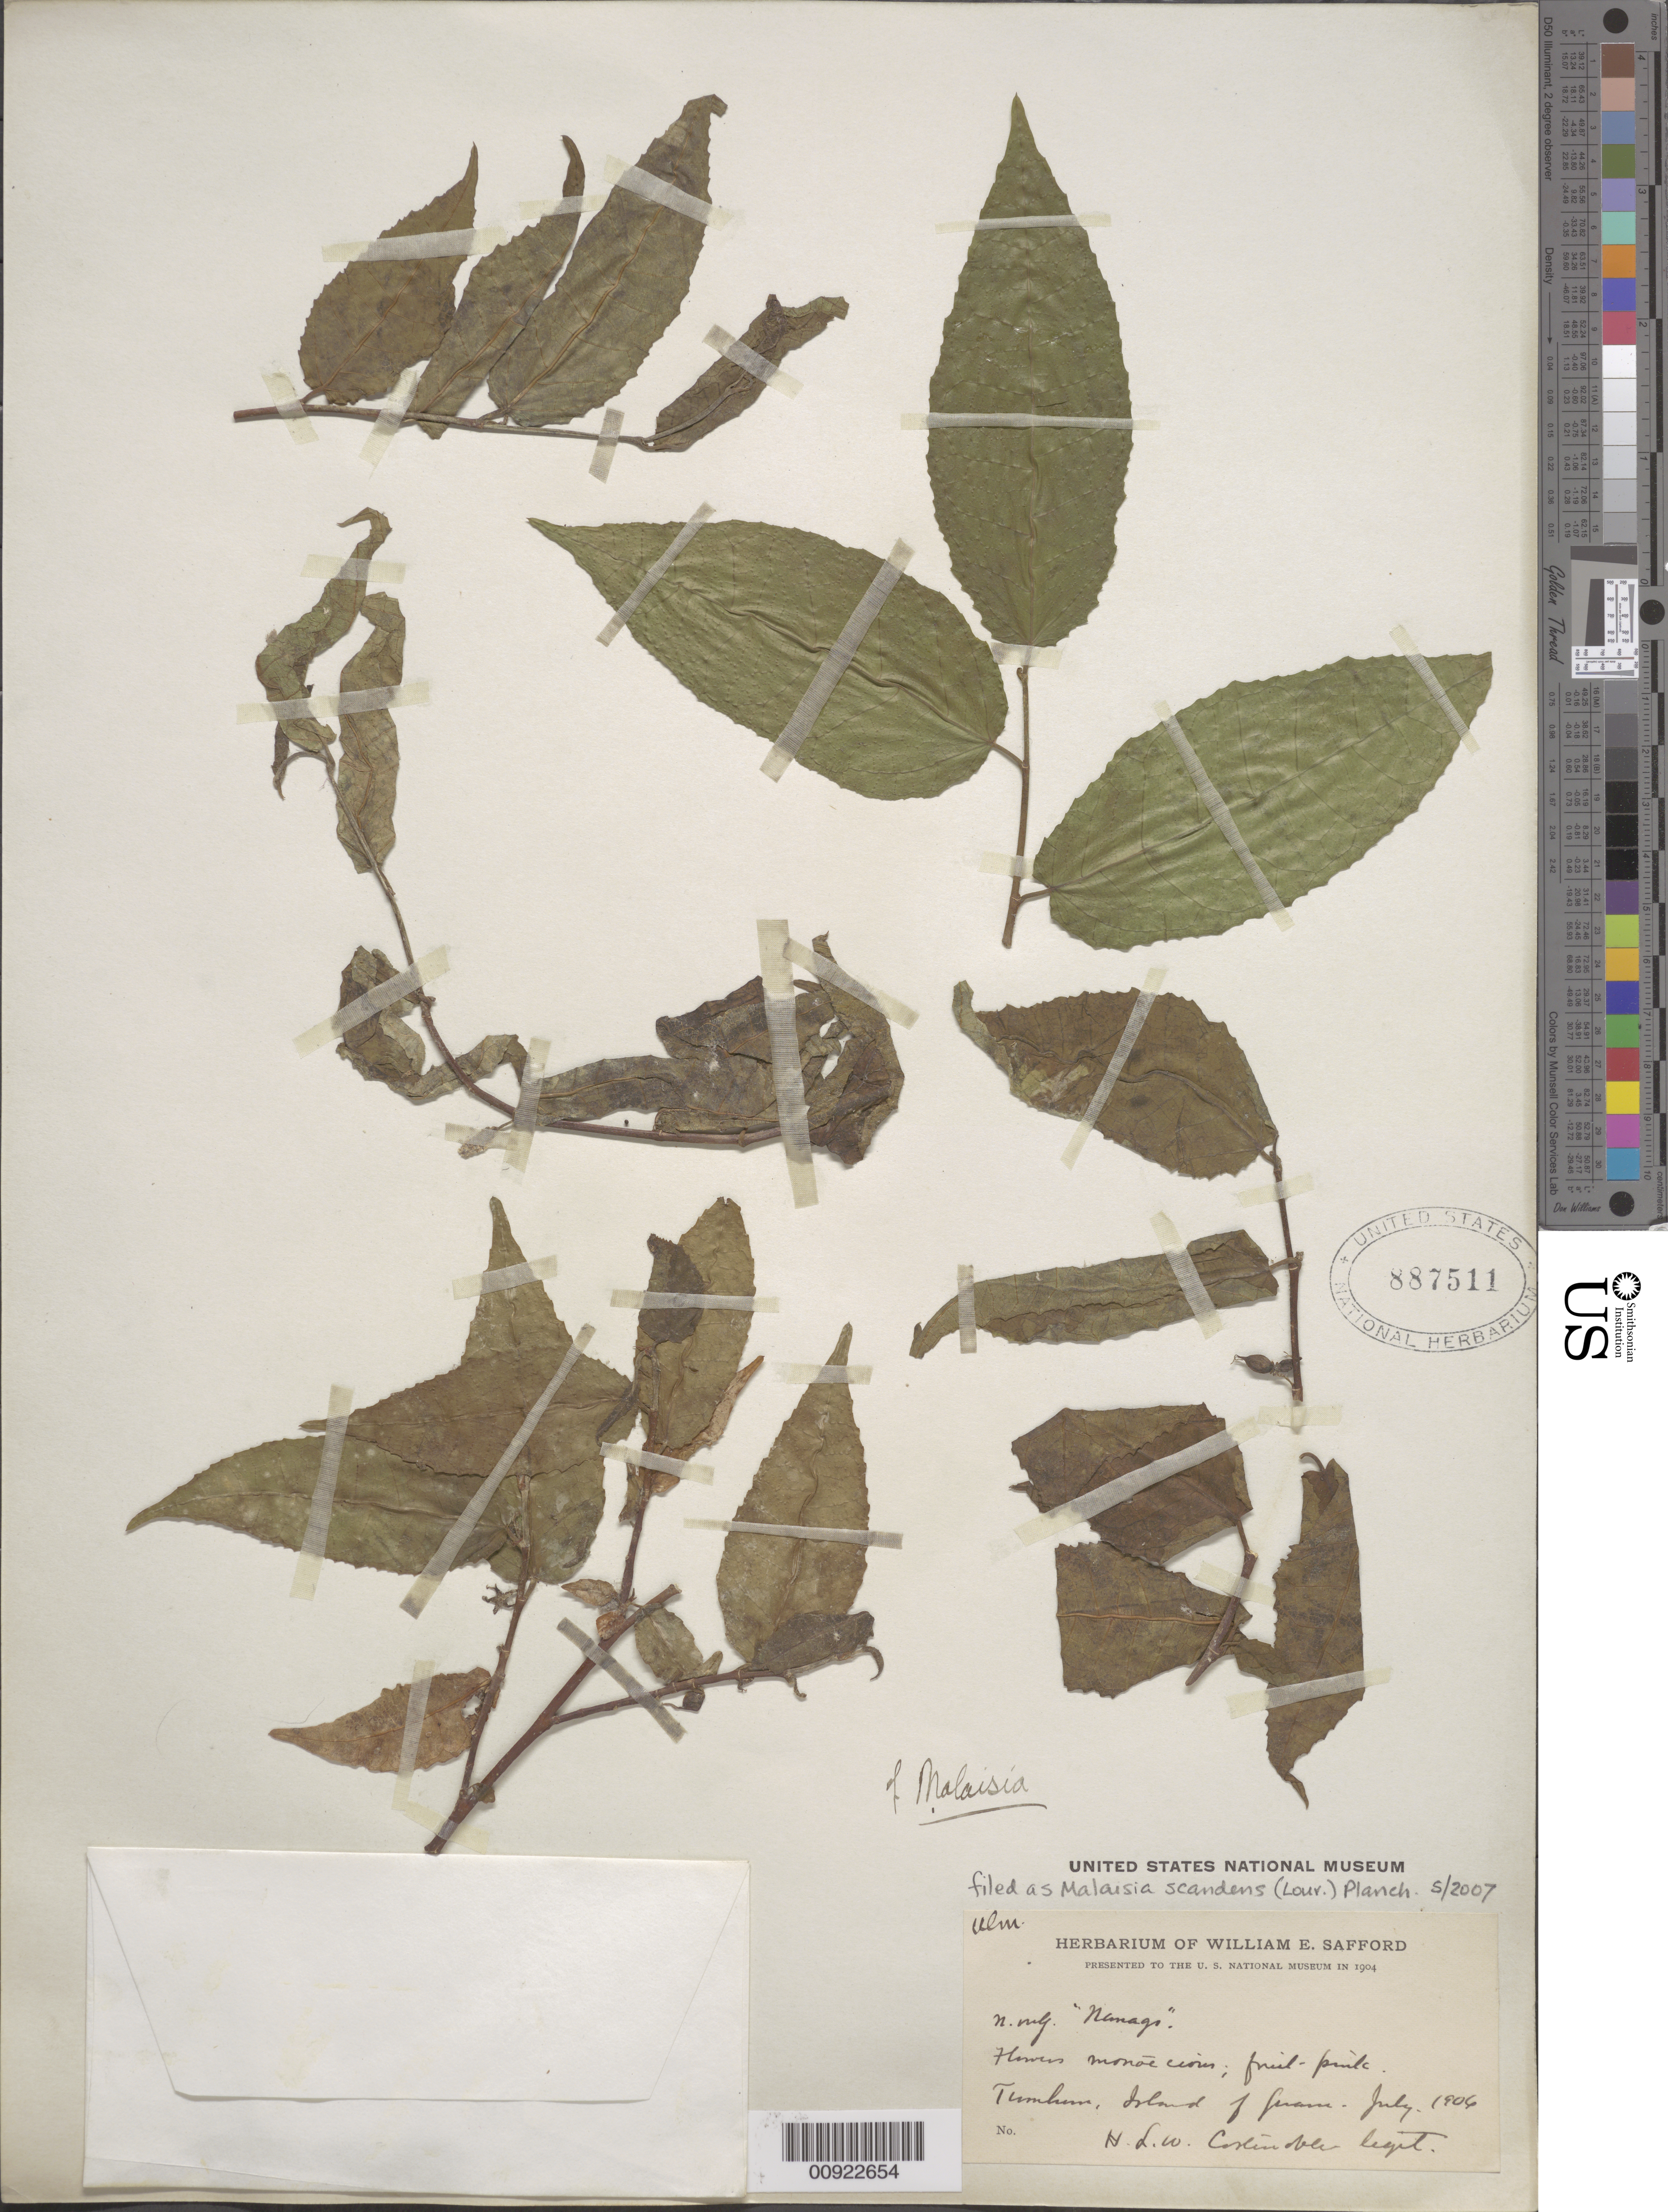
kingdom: Plantae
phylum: Tracheophyta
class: Magnoliopsida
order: Rosales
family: Moraceae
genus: Malaisia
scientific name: Malaisia scandens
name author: (Lour.) Planch.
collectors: H. Costenoble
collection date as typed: Jul 1906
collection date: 1906-07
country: Guam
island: Guam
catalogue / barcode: US 887511